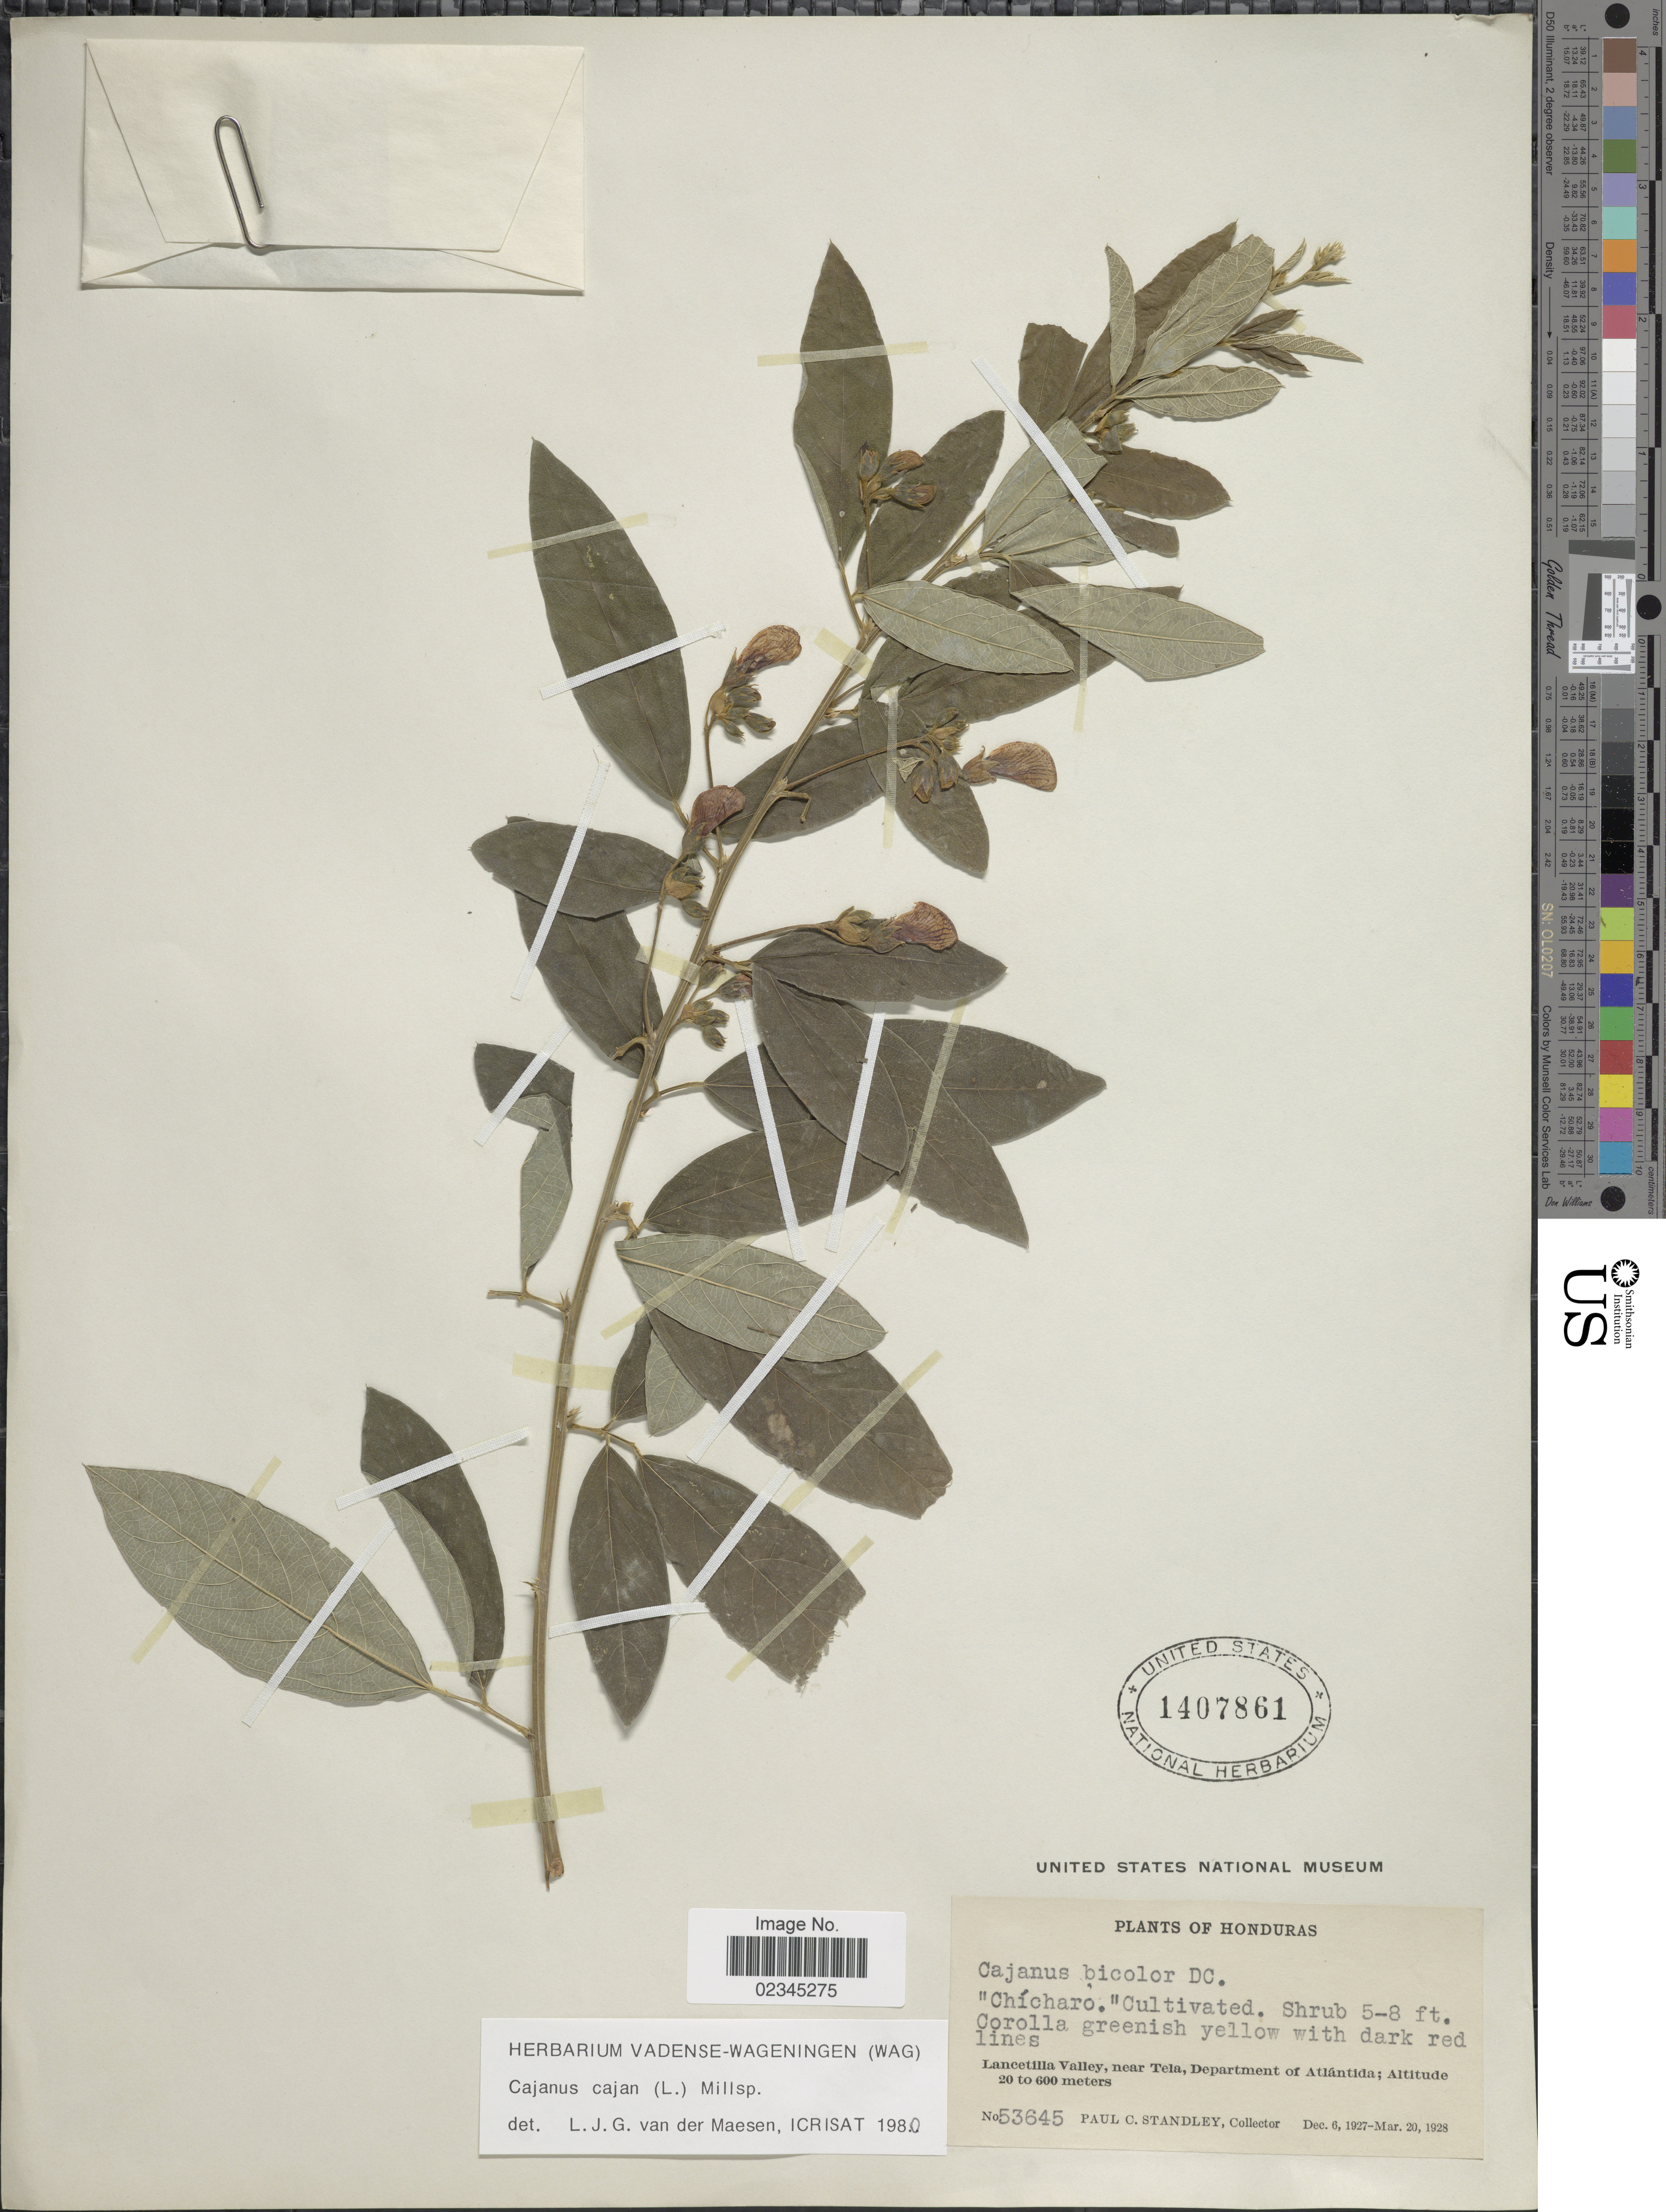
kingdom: Plantae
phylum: Tracheophyta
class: Magnoliopsida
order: Fabales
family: Fabaceae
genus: Cajanus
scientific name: Cajanus cajan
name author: (L.) Huth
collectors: P. C. Standley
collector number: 53645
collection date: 1927-12-06/1928-03-20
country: Honduras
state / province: Atlántida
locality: Lancetilla Valley, near Tela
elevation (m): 20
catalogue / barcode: US 1407861